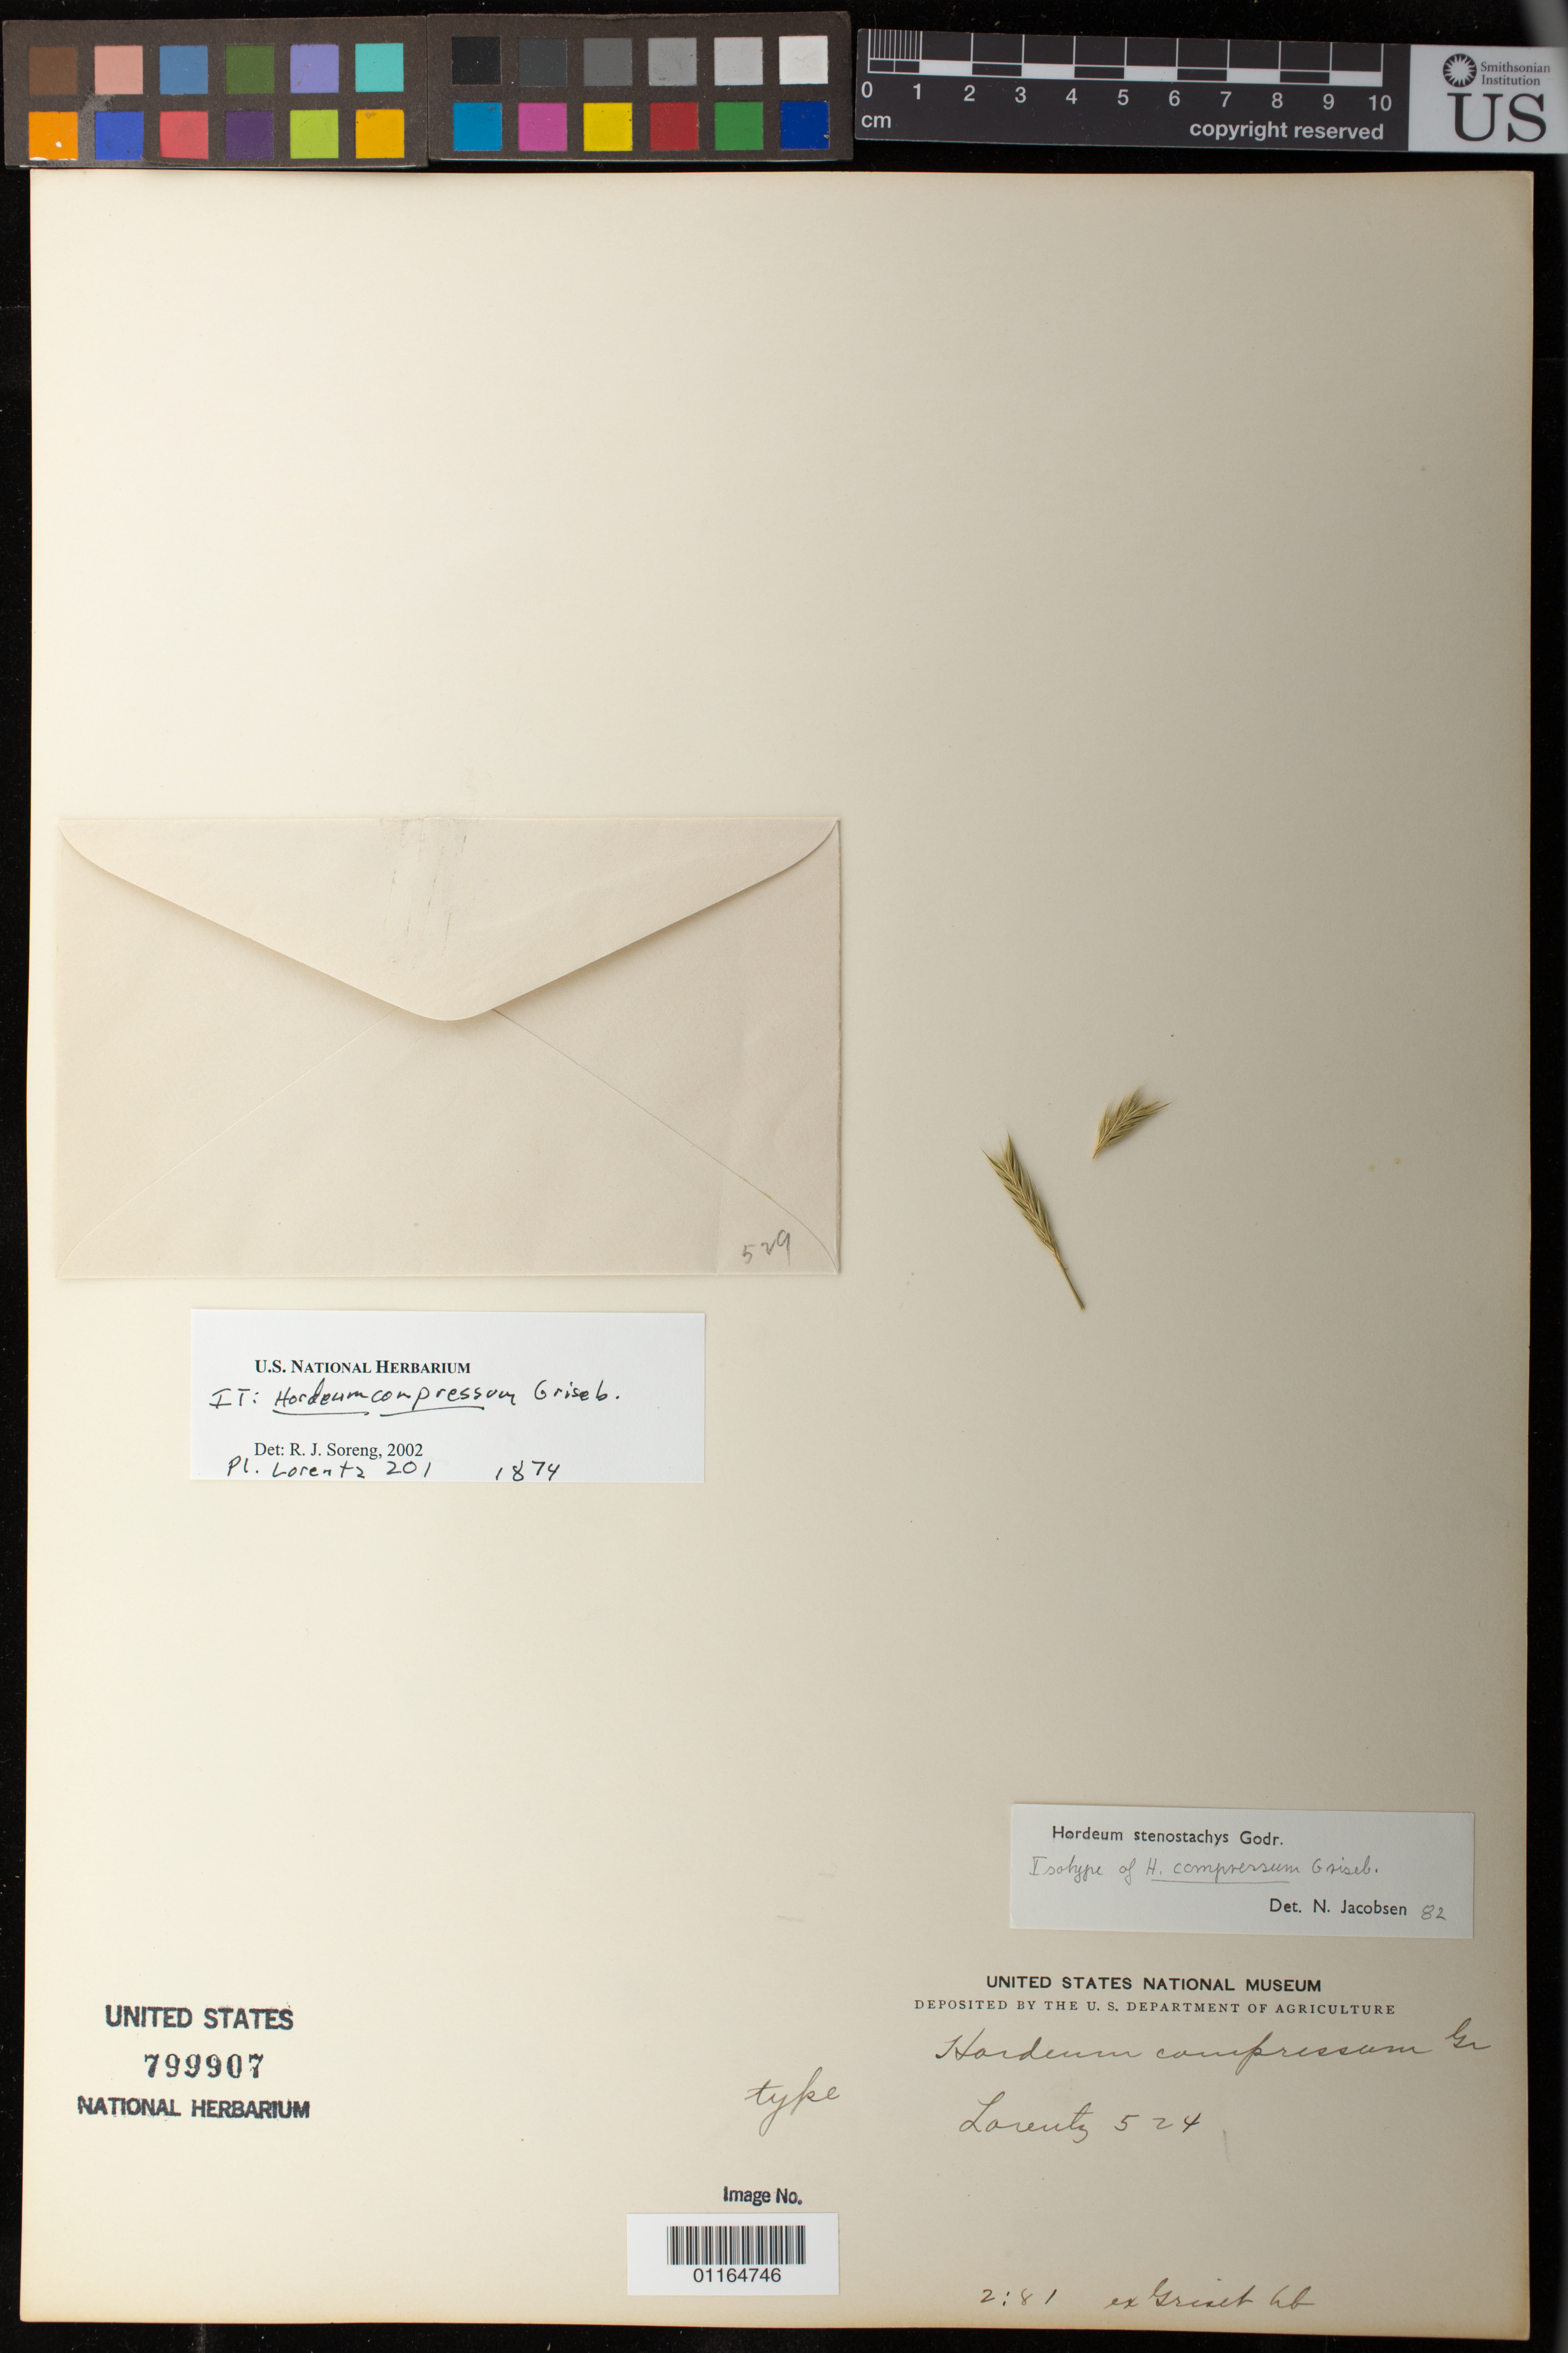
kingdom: Plantae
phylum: Tracheophyta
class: Liliopsida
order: Poales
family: Poaceae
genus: Hordeum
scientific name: Hordeum compressum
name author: Griseb.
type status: Type Collection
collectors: P. G. Lorentz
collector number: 524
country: Argentina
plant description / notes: Fragmentary material of type specimen ex herb. Griseb.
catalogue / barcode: US 799907